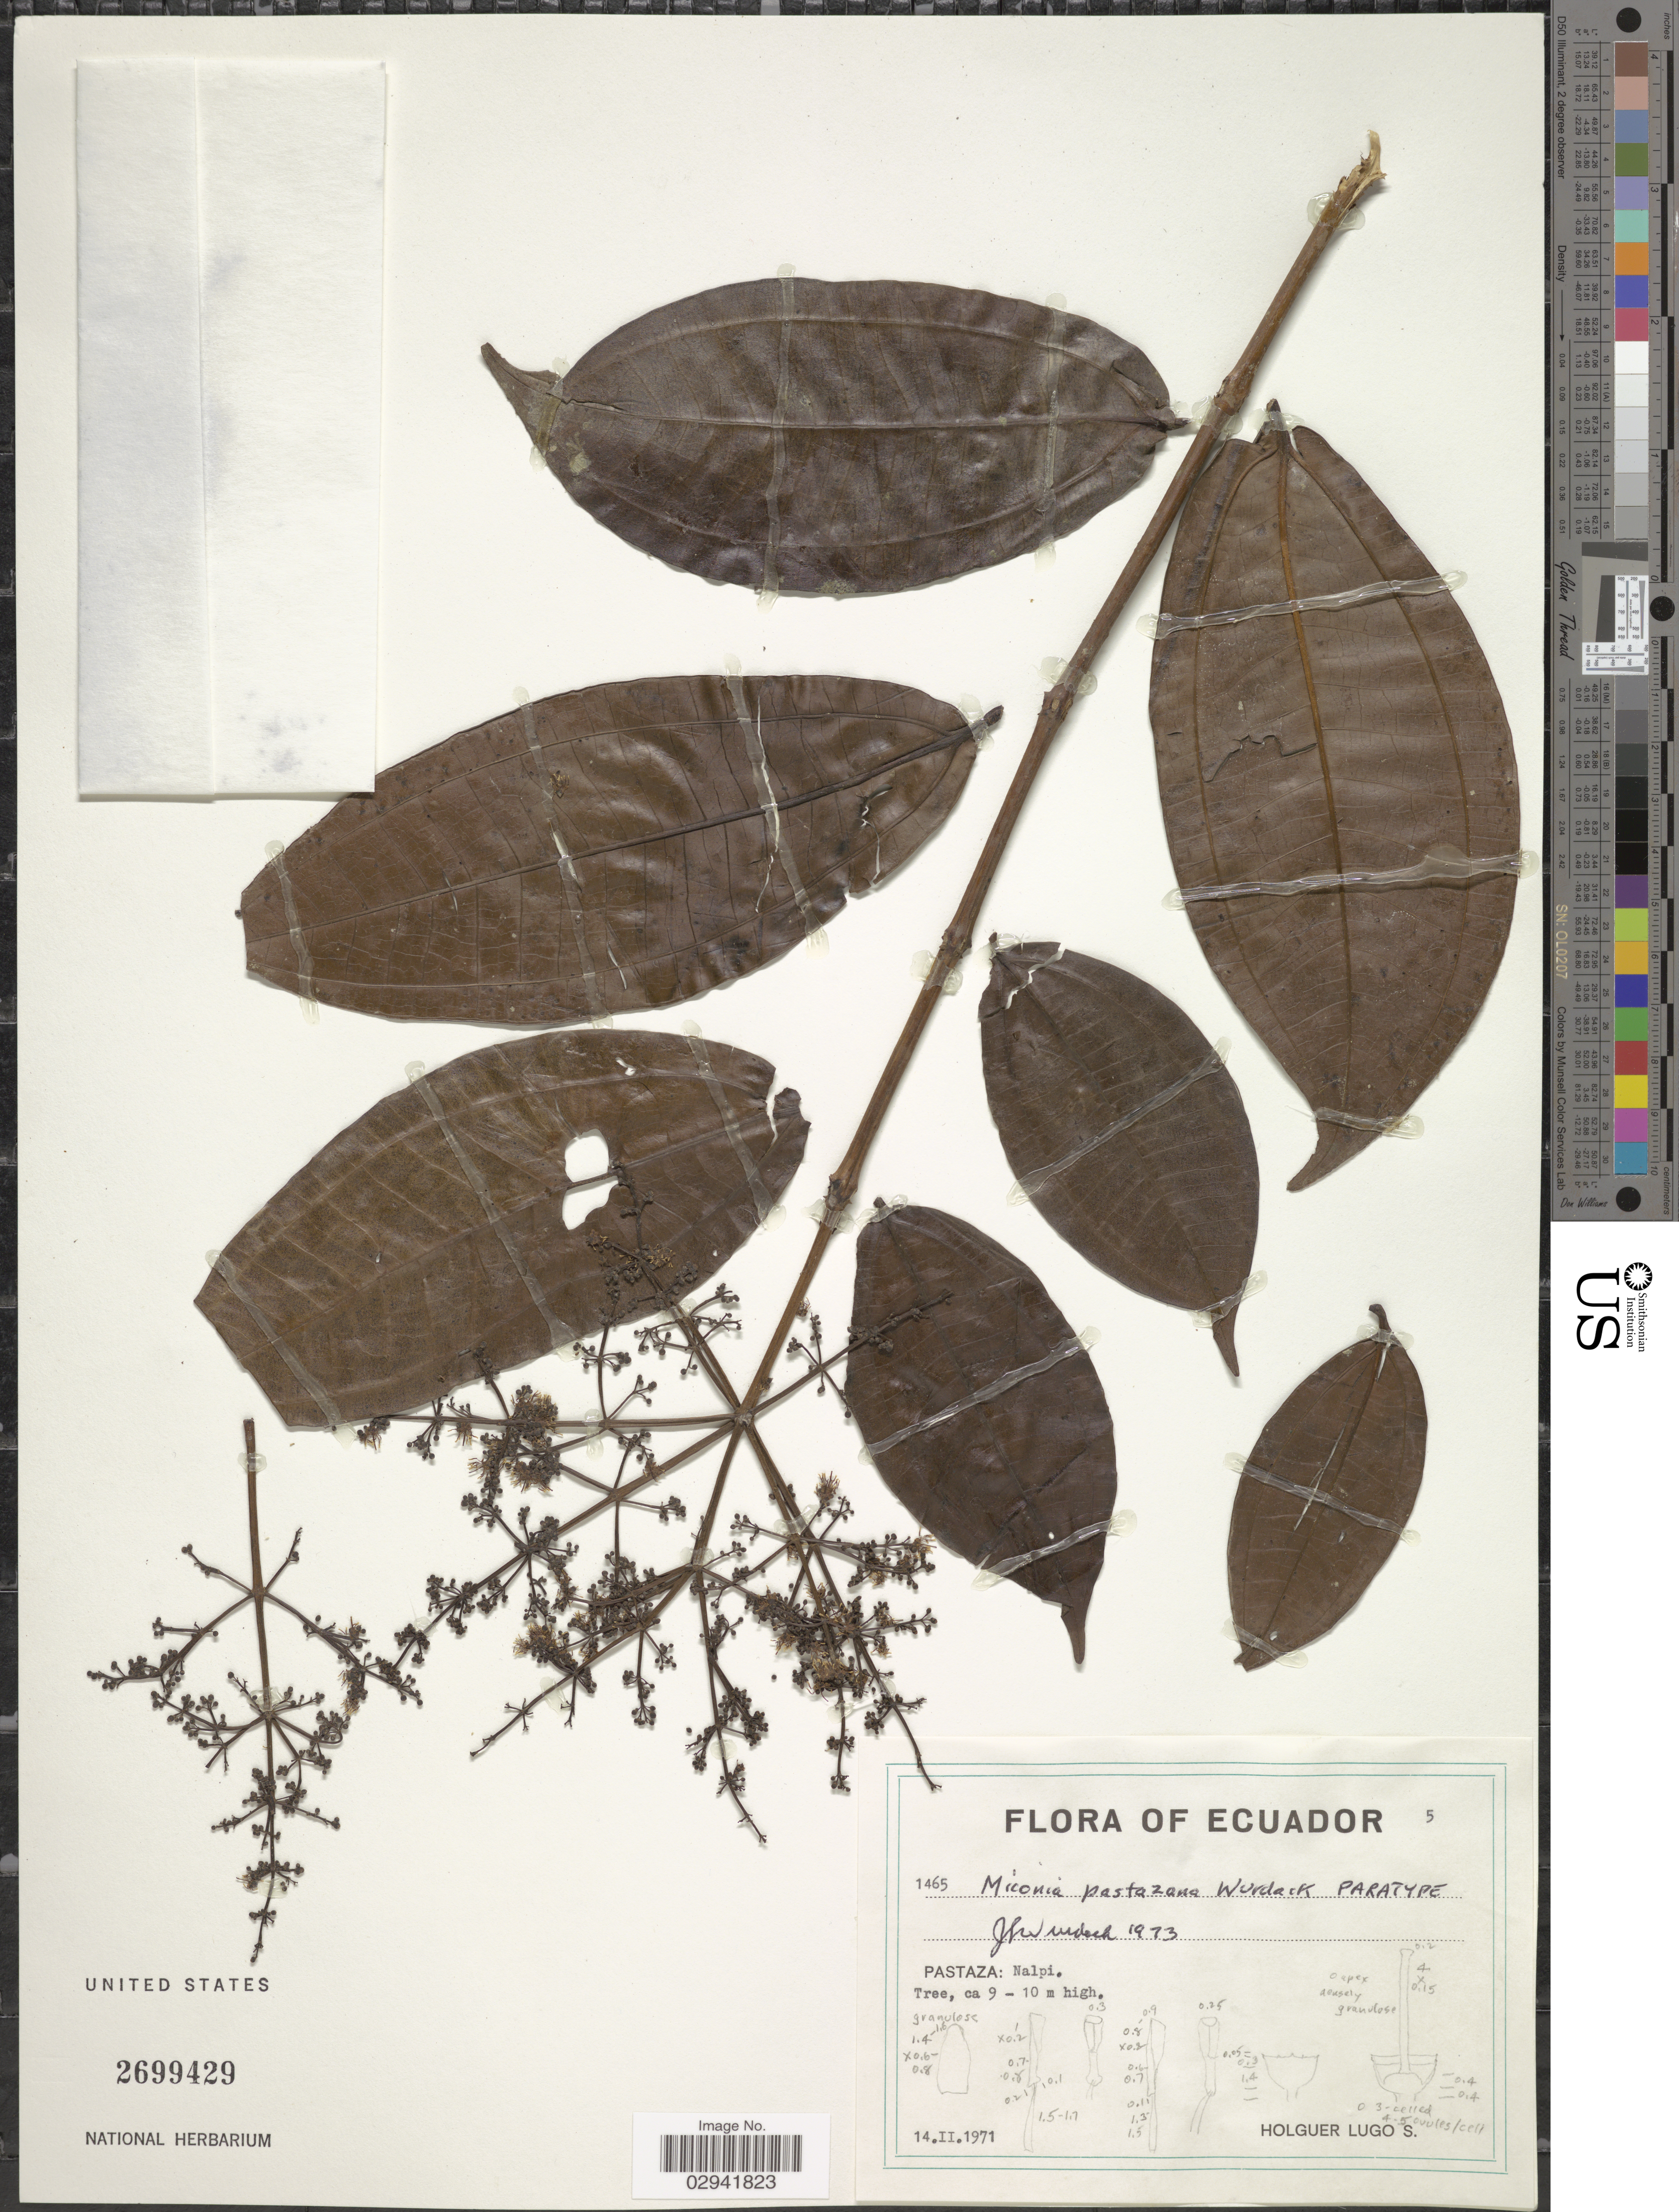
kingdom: Plantae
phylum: Tracheophyta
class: Magnoliopsida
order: Myrtales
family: Melastomataceae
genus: Miconia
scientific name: Miconia pastazana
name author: Wurdack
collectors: H. Lugo S.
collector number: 1465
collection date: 1971-02-14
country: Ecuador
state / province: Pastaza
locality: Nalpi.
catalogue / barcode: US 2699429